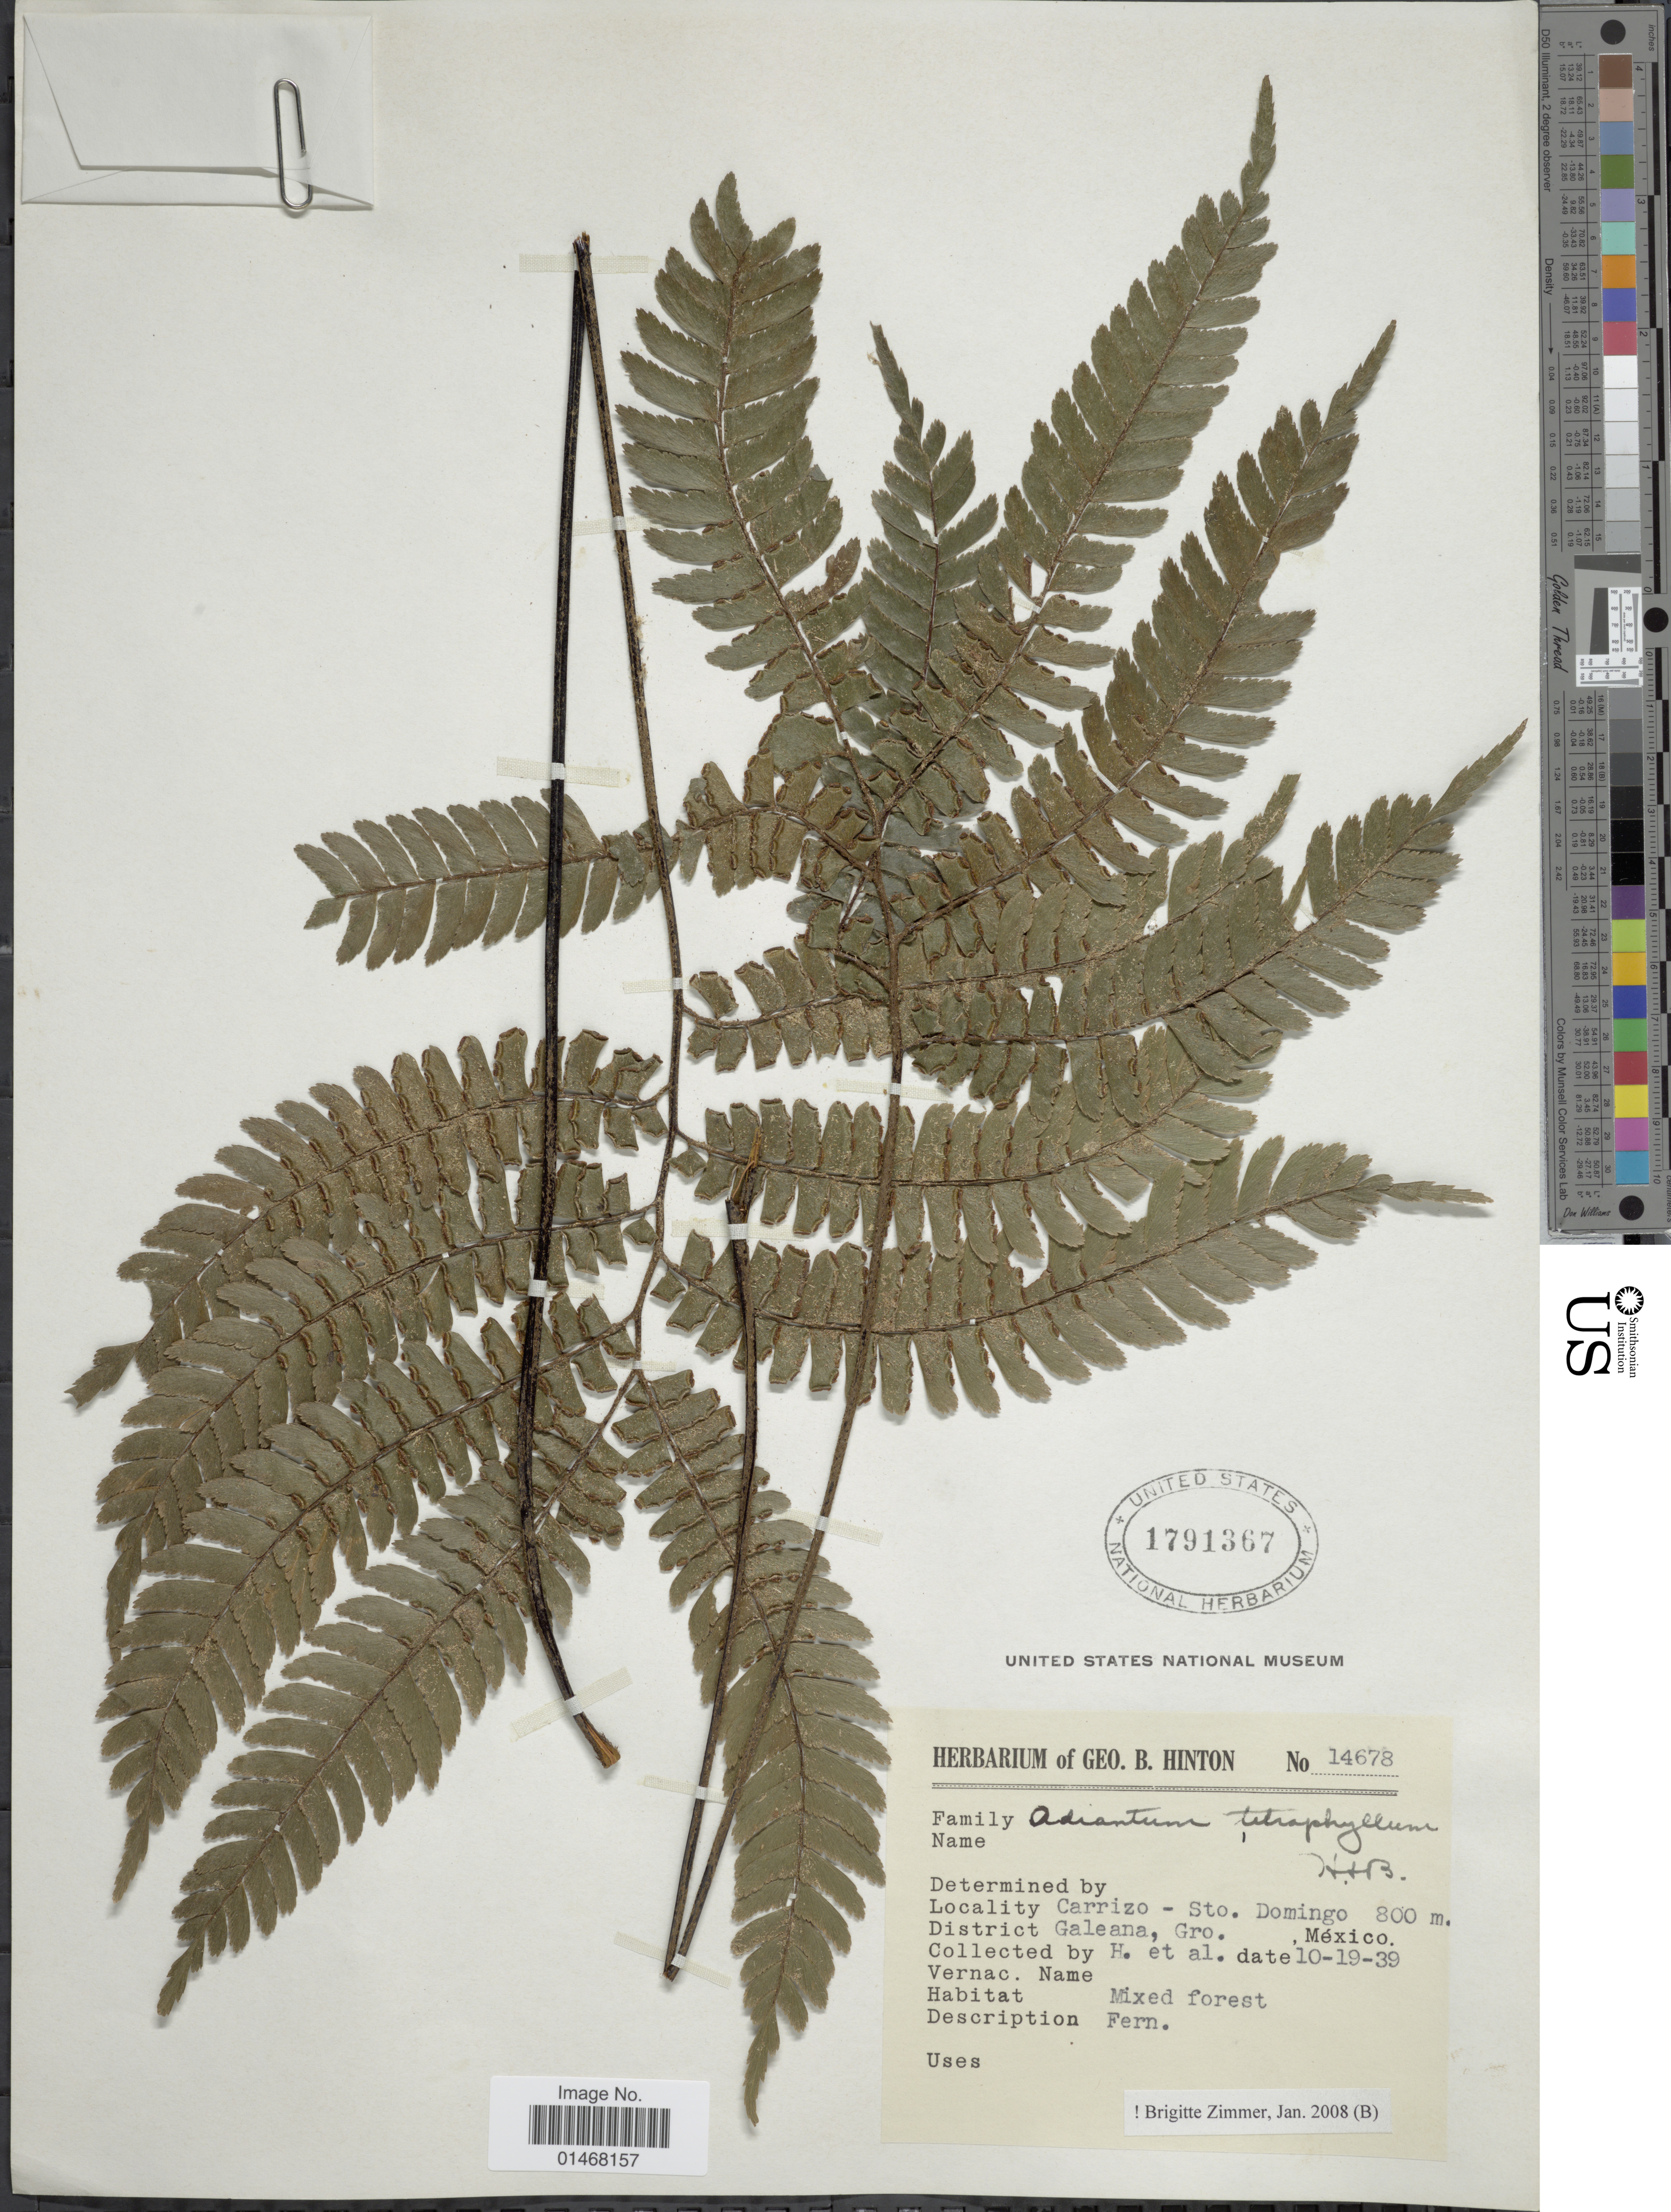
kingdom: Plantae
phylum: Tracheophyta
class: Polypodiopsida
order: Polypodiales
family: Pteridaceae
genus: Adiantum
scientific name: Adiantum tetraphyllum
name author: Humb. & Bonpl. ex Willd.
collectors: G. B. Hinton & et al.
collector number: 14678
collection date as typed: Transcribed d/m/y: 19/10/39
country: Mexico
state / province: Guerrero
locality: Carrizo - Sto. Domingo, District Galeana, Gro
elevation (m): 800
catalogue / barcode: US 1791367